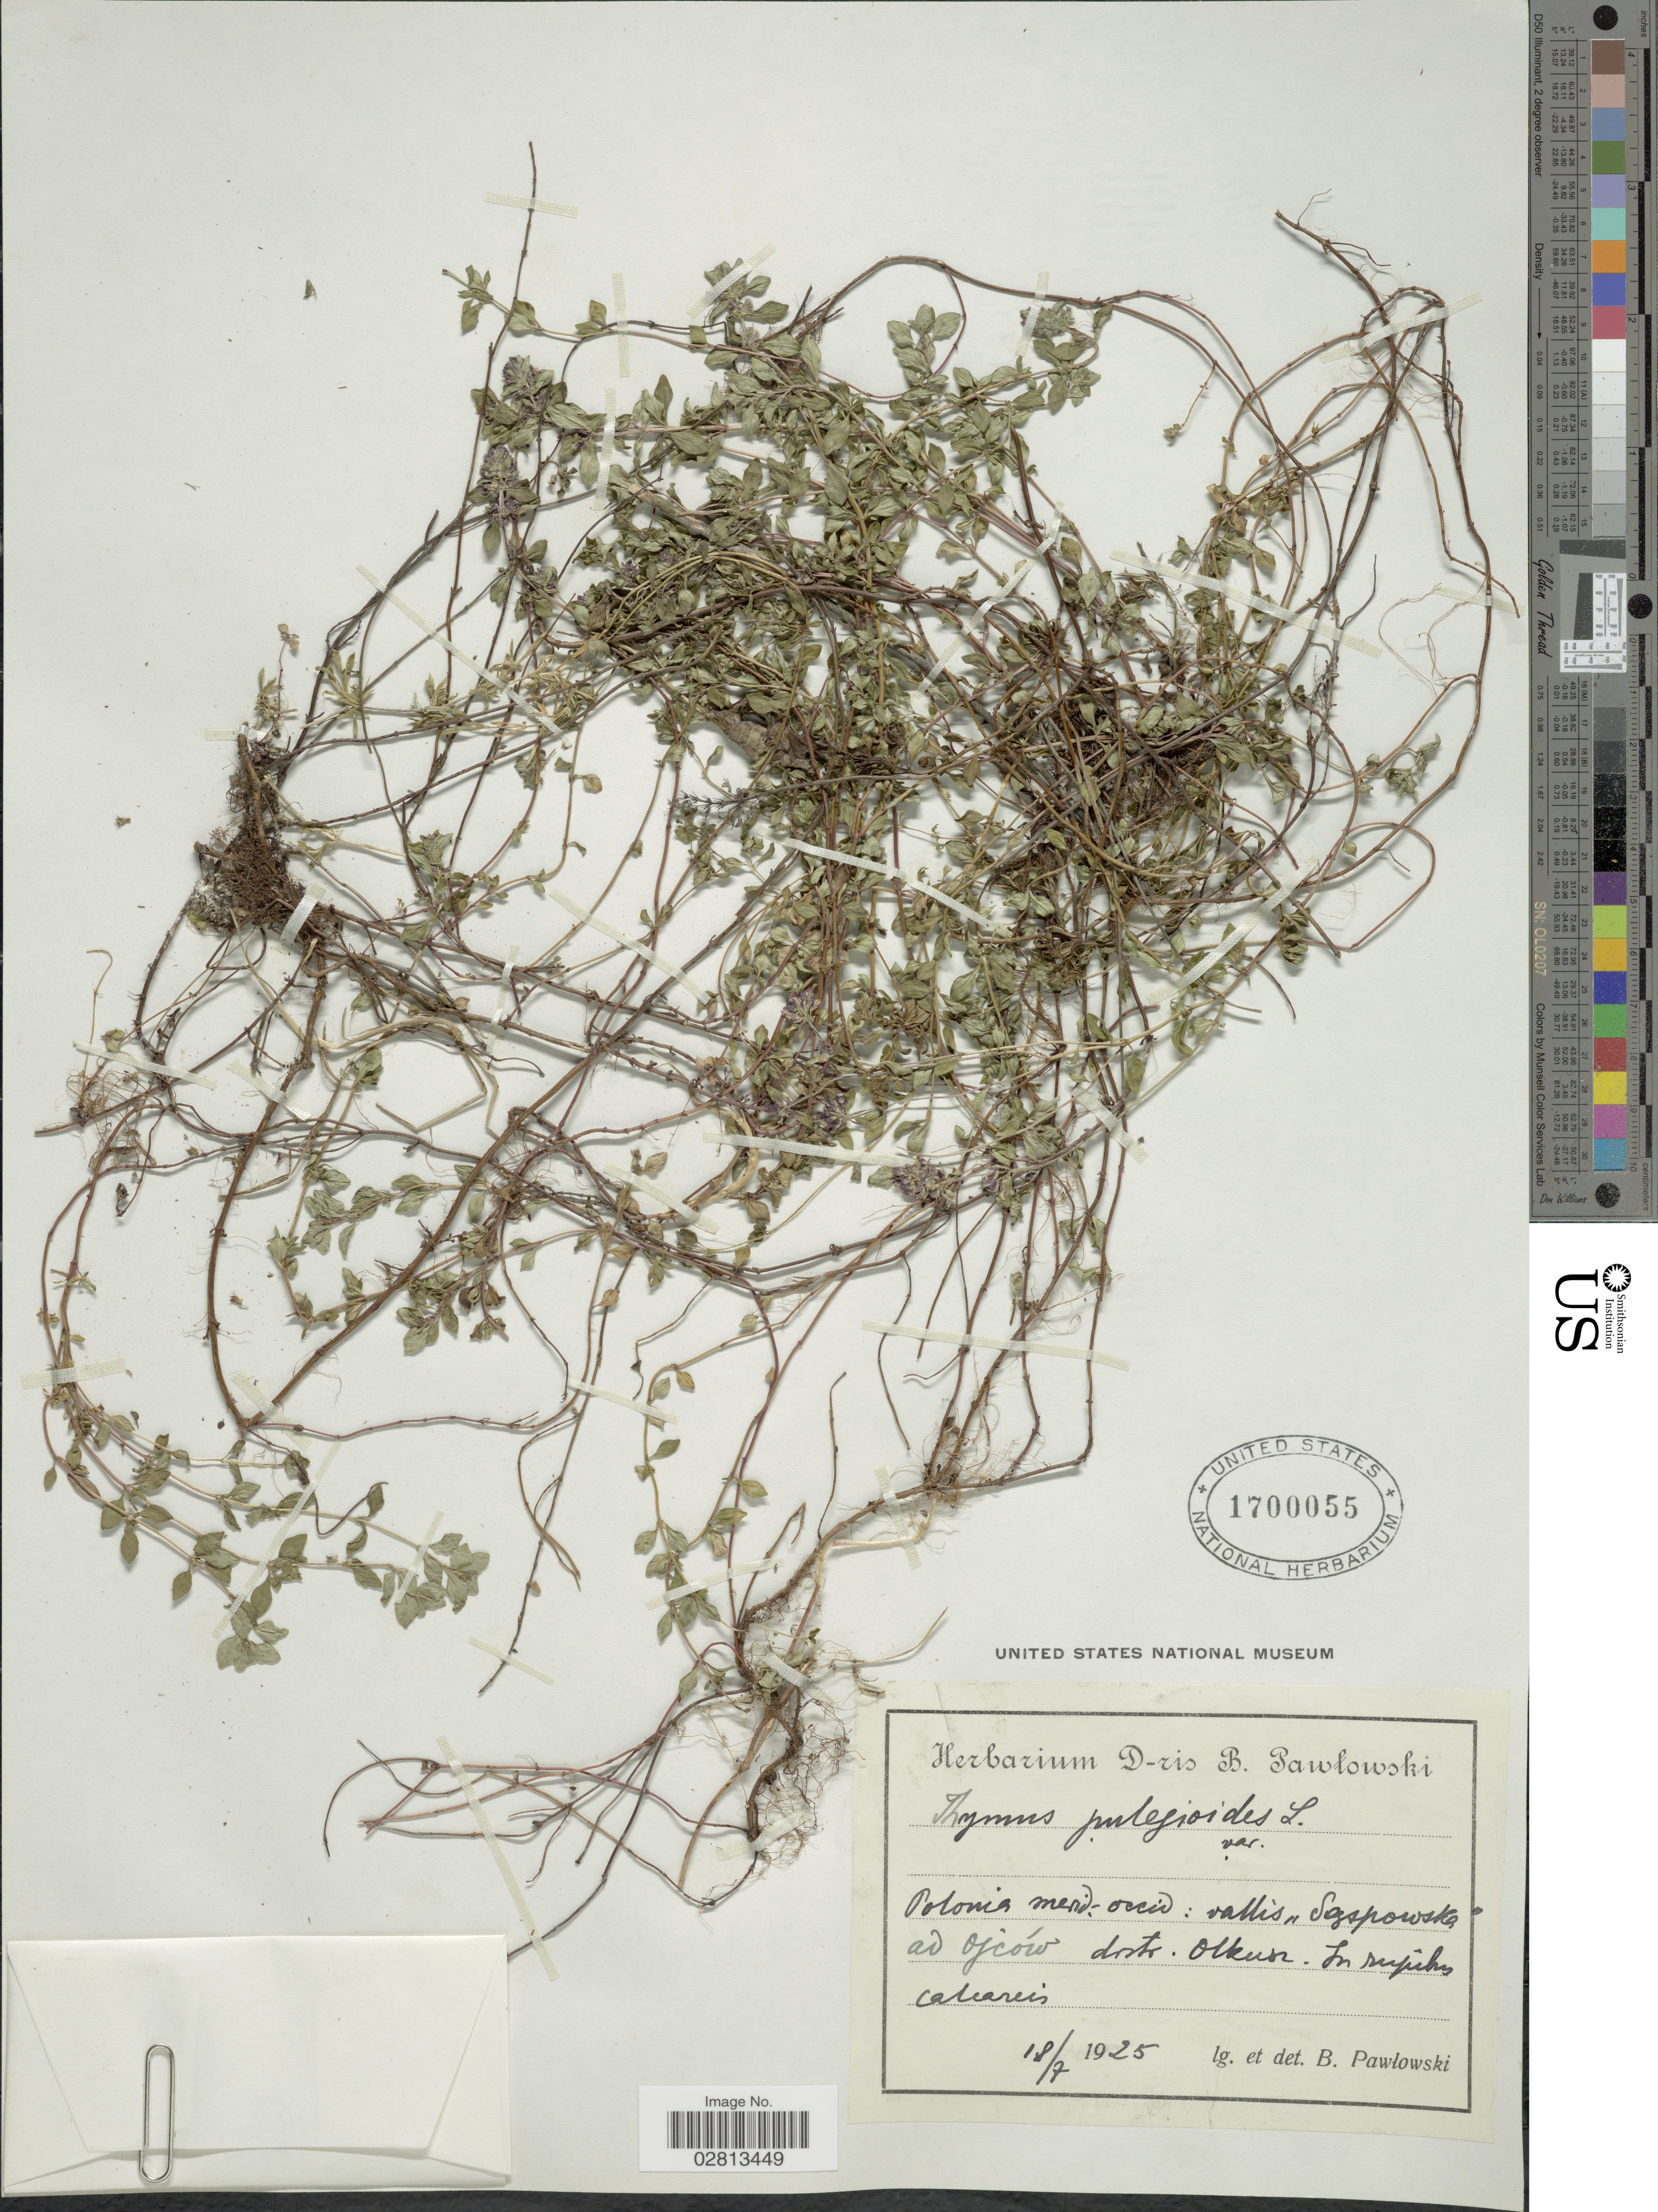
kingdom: Plantae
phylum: Tracheophyta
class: Magnoliopsida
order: Lamiales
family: Lamiaceae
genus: Thymus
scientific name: Thymus pulegioides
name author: L.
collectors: B. Pawlowski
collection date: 1925-07-18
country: Poland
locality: Polonia merid.-occid: vallis "Sagspowska" ad ojców distr. Olkusi. In rupibus calcareis [interpreted].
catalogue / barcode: US 1700055